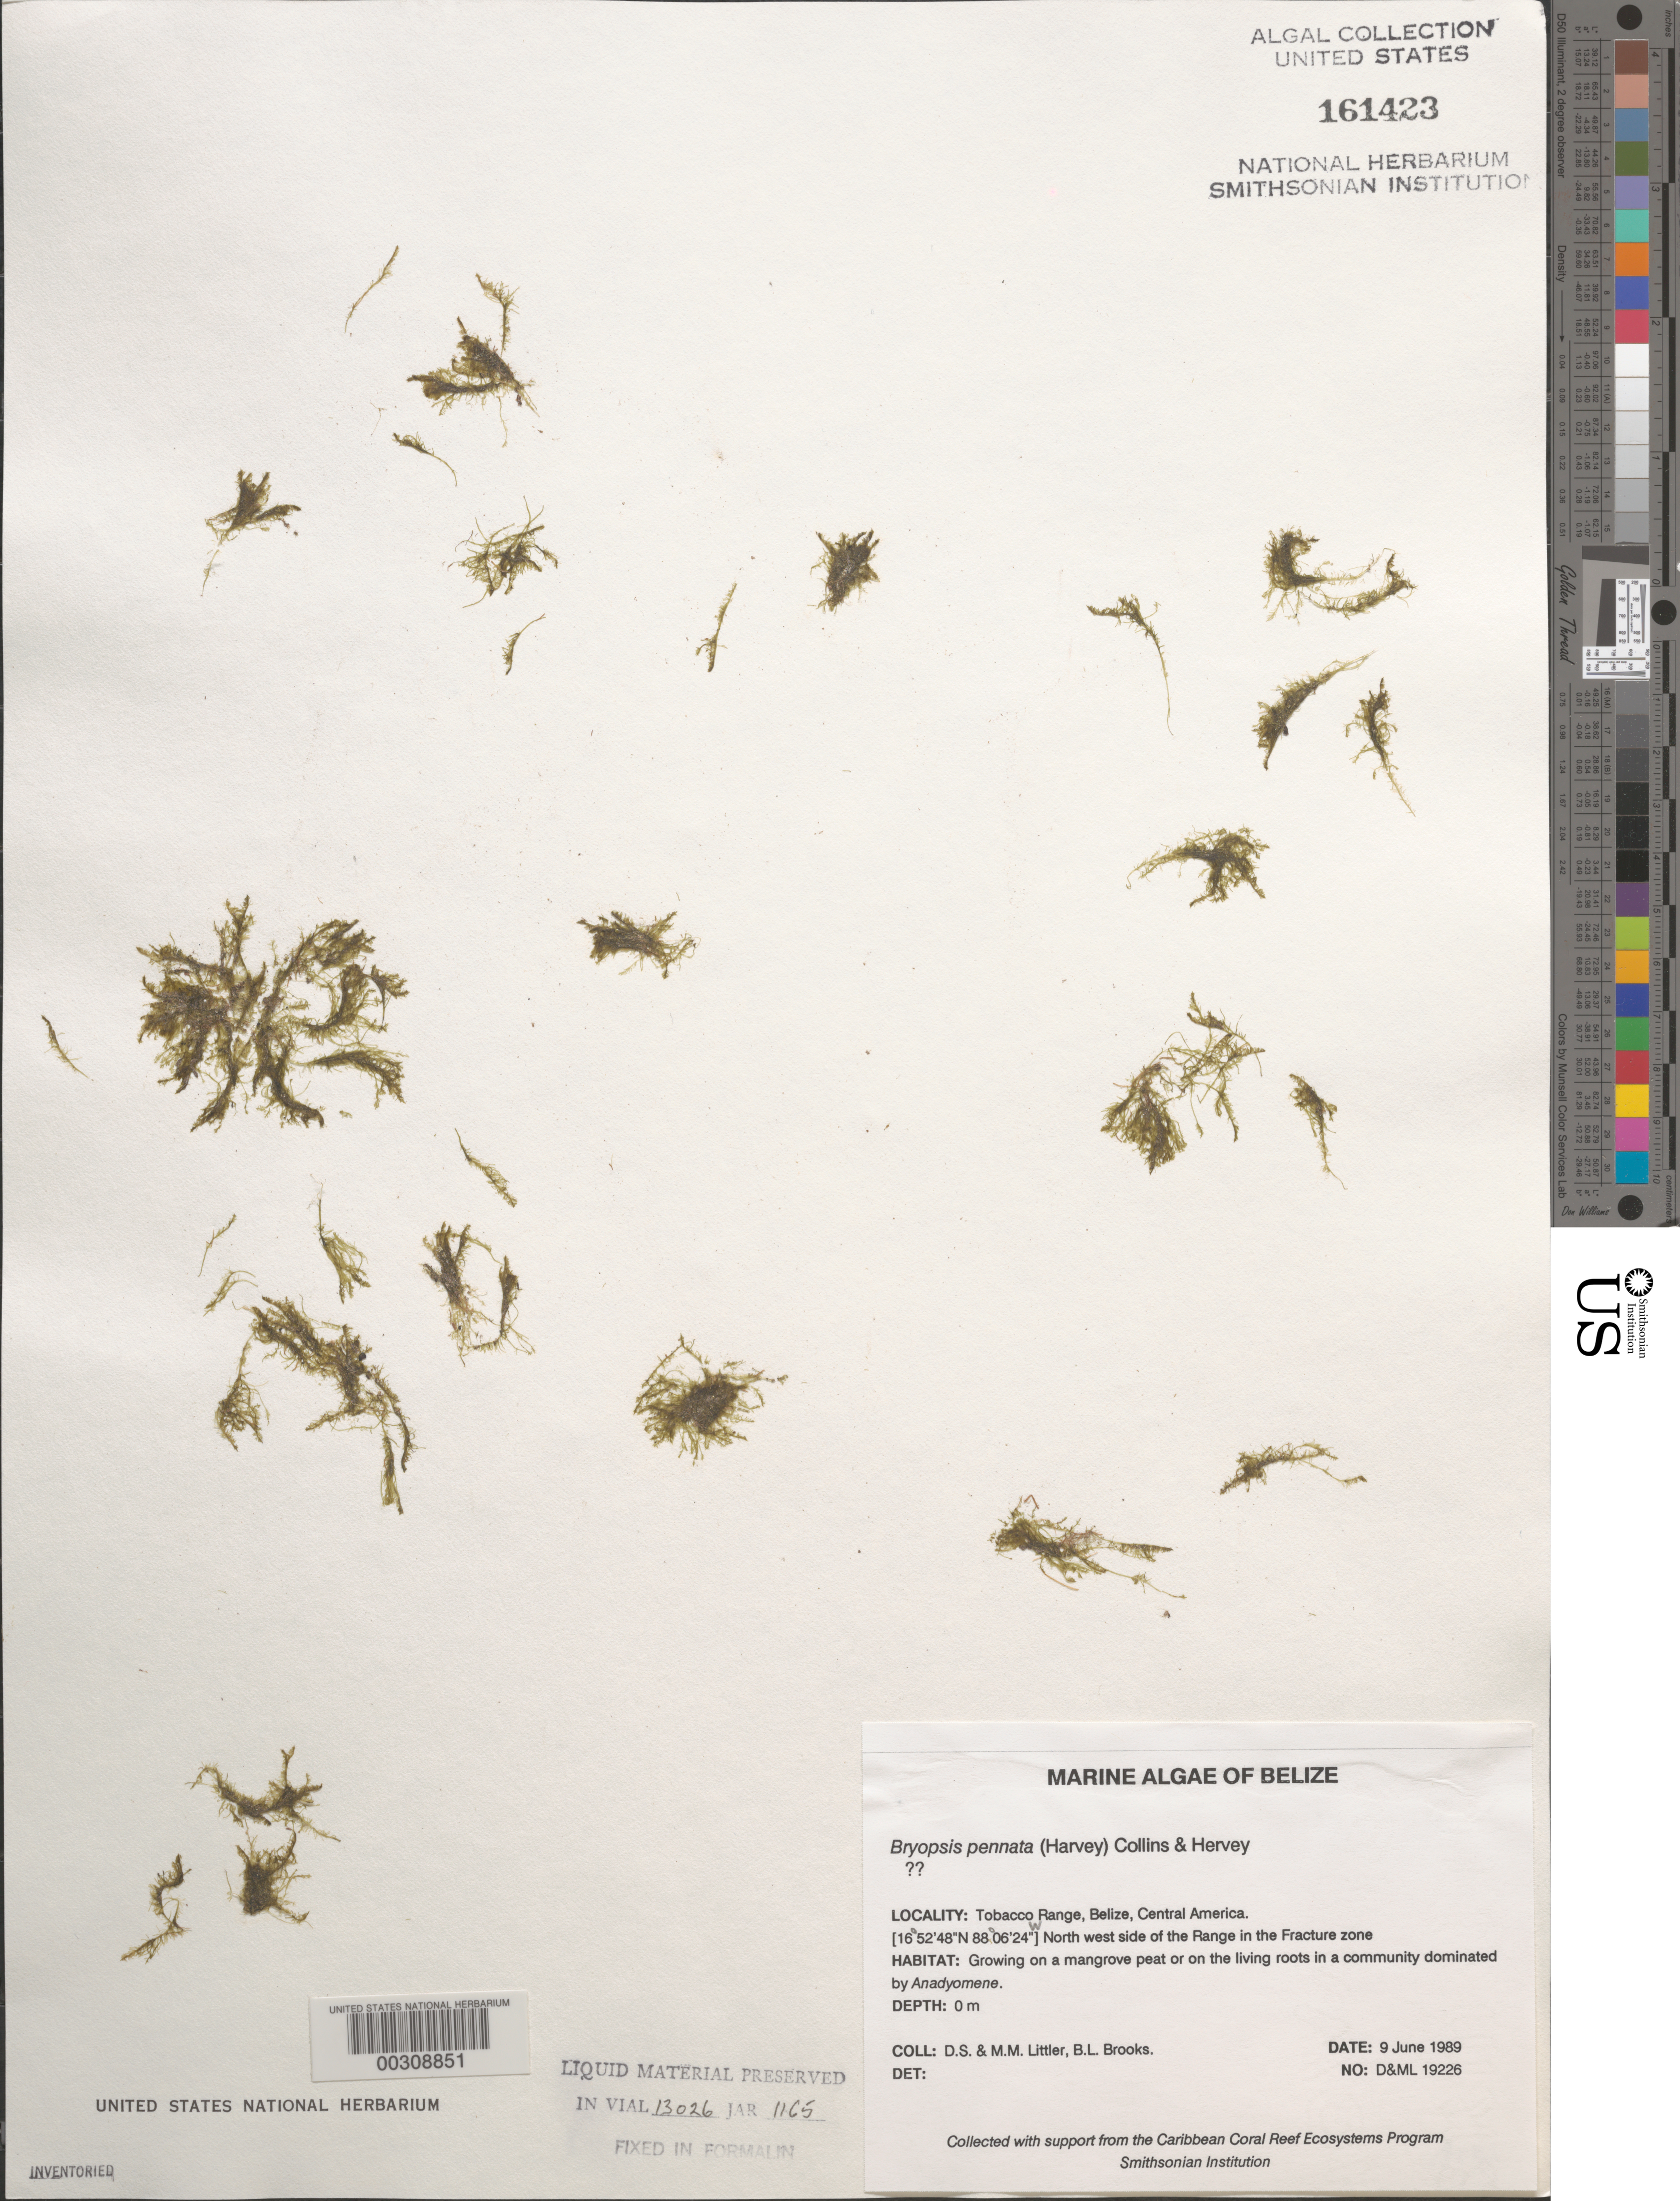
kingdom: Plantae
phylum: Chlorophyta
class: Ulvophyceae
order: Bryopsidales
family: Bryopsidaceae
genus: Bryopsis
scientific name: Bryopsis pennata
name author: J.V.Lamouroux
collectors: D. S. Littler, M. M. Littler & B. Brooks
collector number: D&ML 19226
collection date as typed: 09 Jun 1989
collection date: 1989-06-09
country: Belize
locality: Tobacco Range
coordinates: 16 52' 48" N, 88 06' 24" W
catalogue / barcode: US 161423